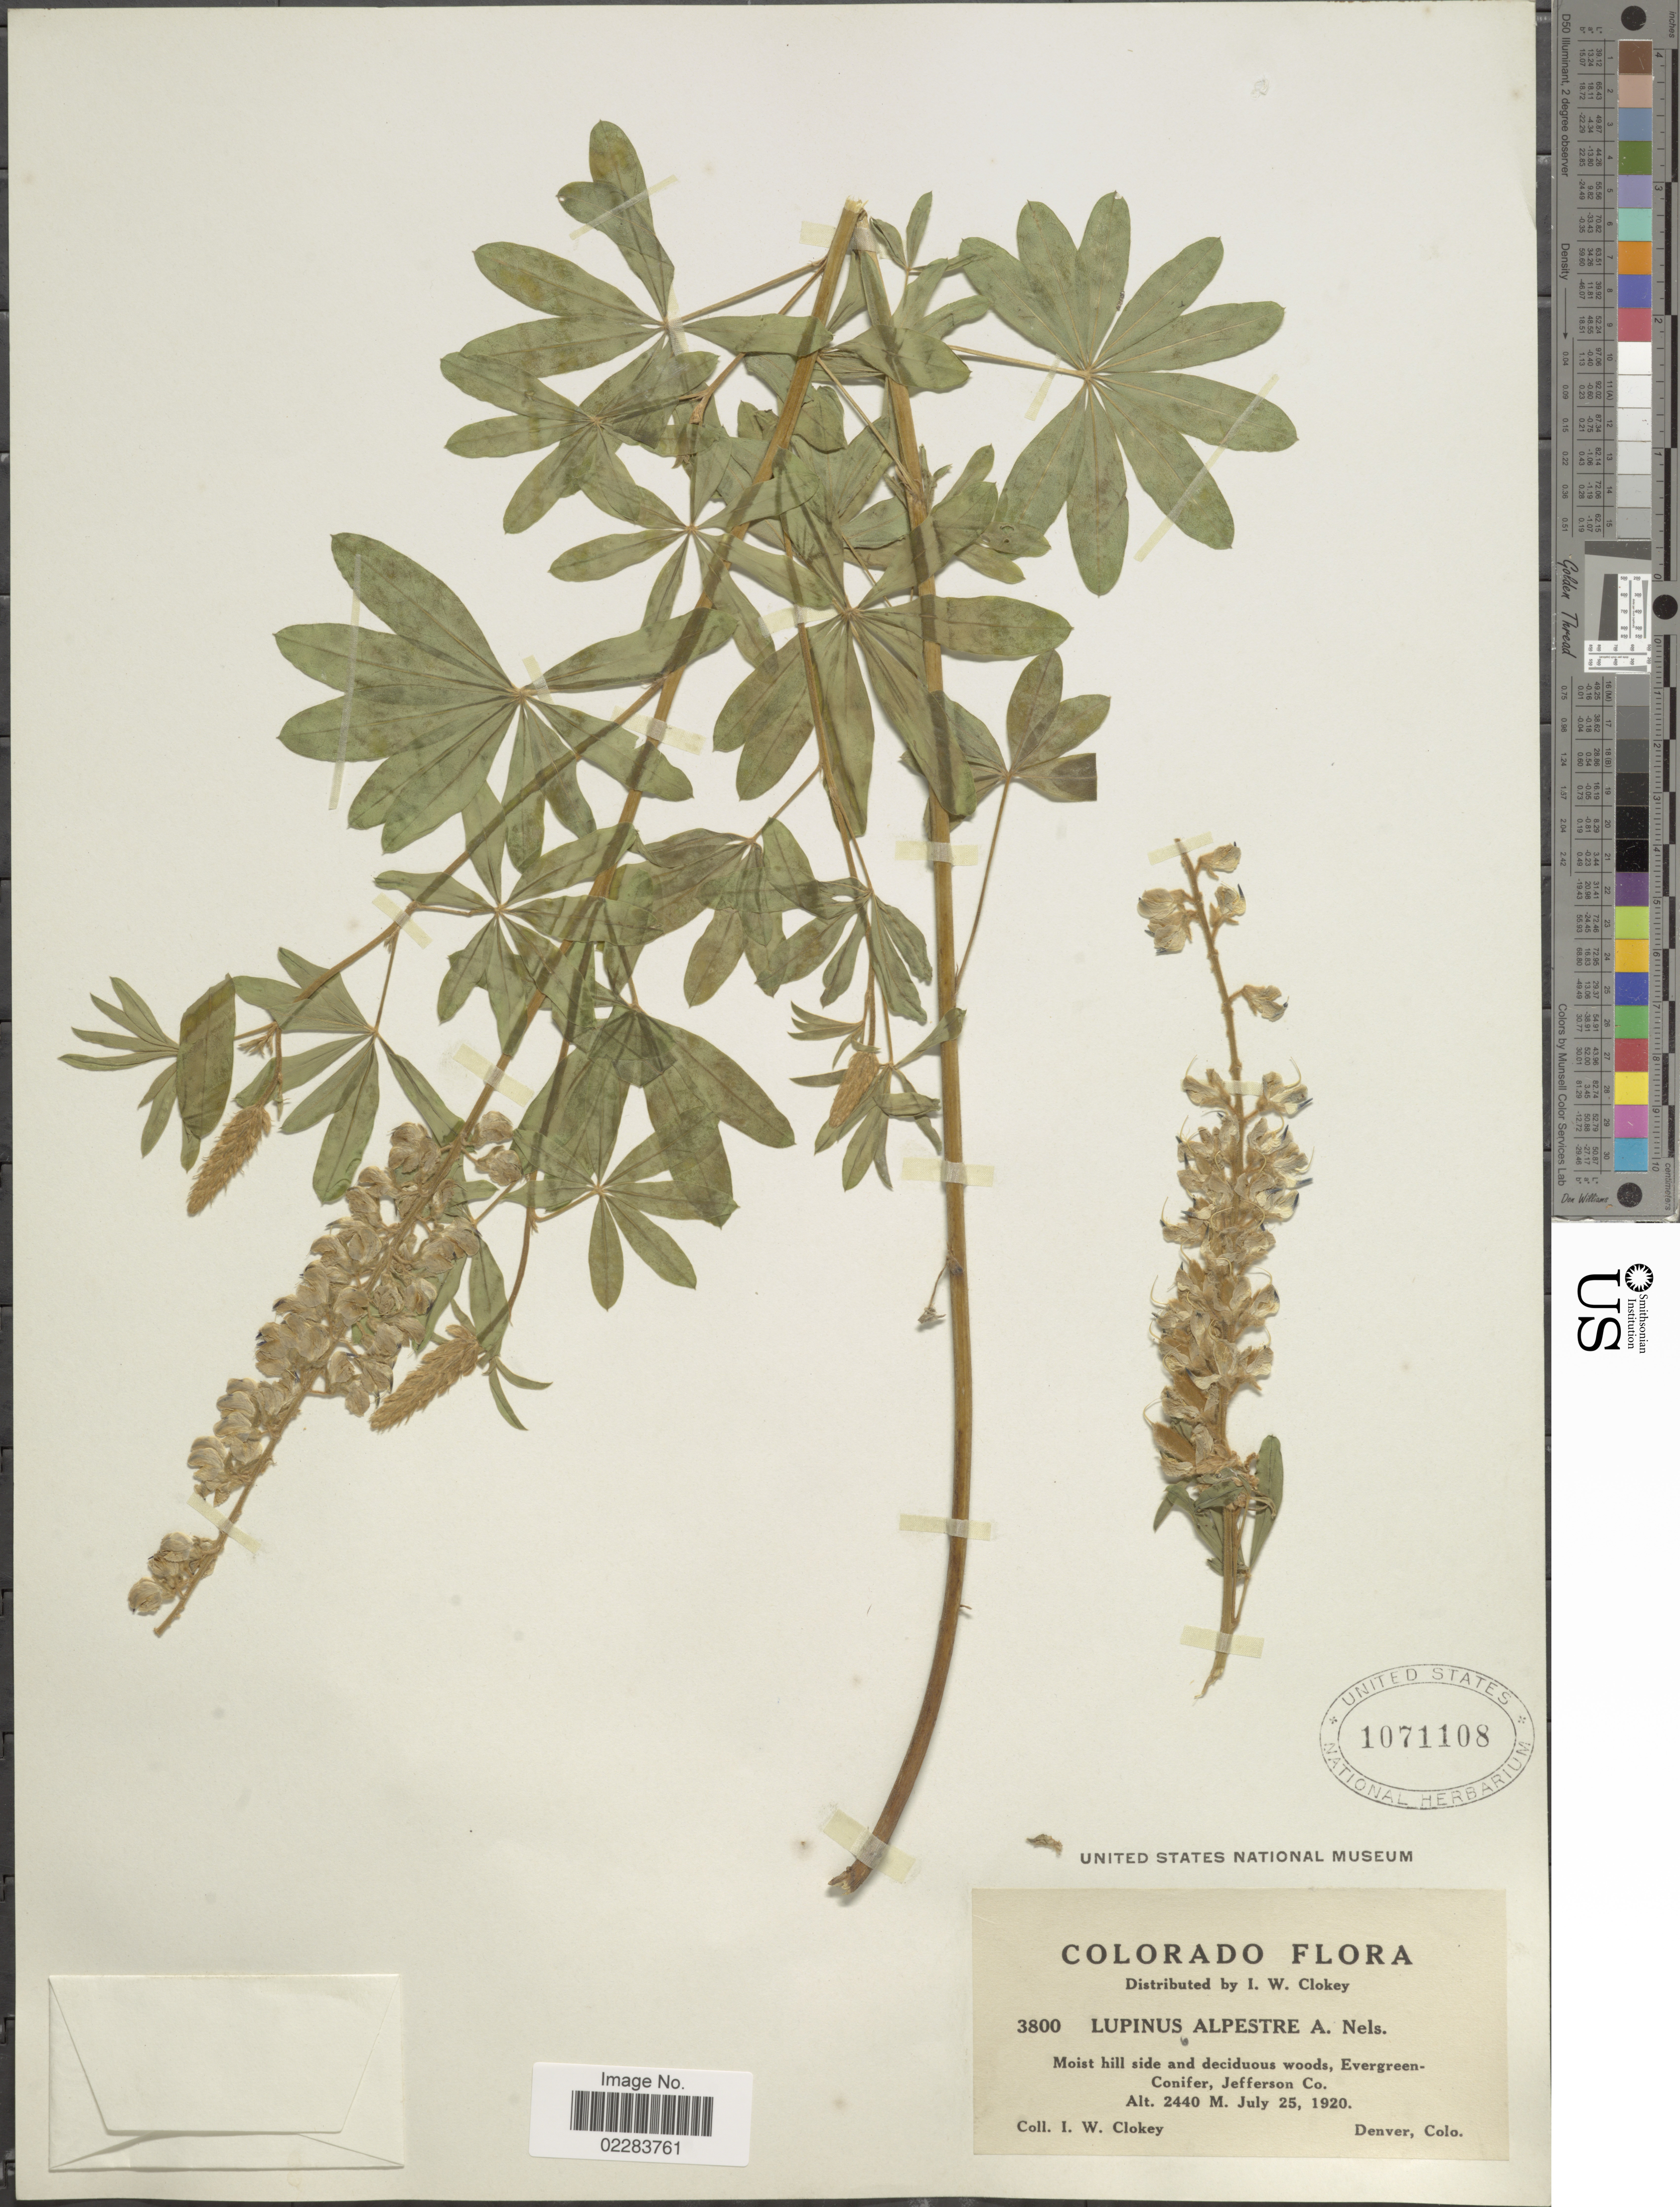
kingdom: Plantae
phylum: Tracheophyta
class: Magnoliopsida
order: Fabales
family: Fabaceae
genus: Lupinus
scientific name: Lupinus alpestris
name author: A. Nelson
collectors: I. W. Clokey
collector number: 3800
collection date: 1920-07-25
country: United States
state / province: Colorado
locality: Moist hill side and deciduous woods, Evergeen Conifer, Jefferson Co.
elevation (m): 2440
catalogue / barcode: US 1071108